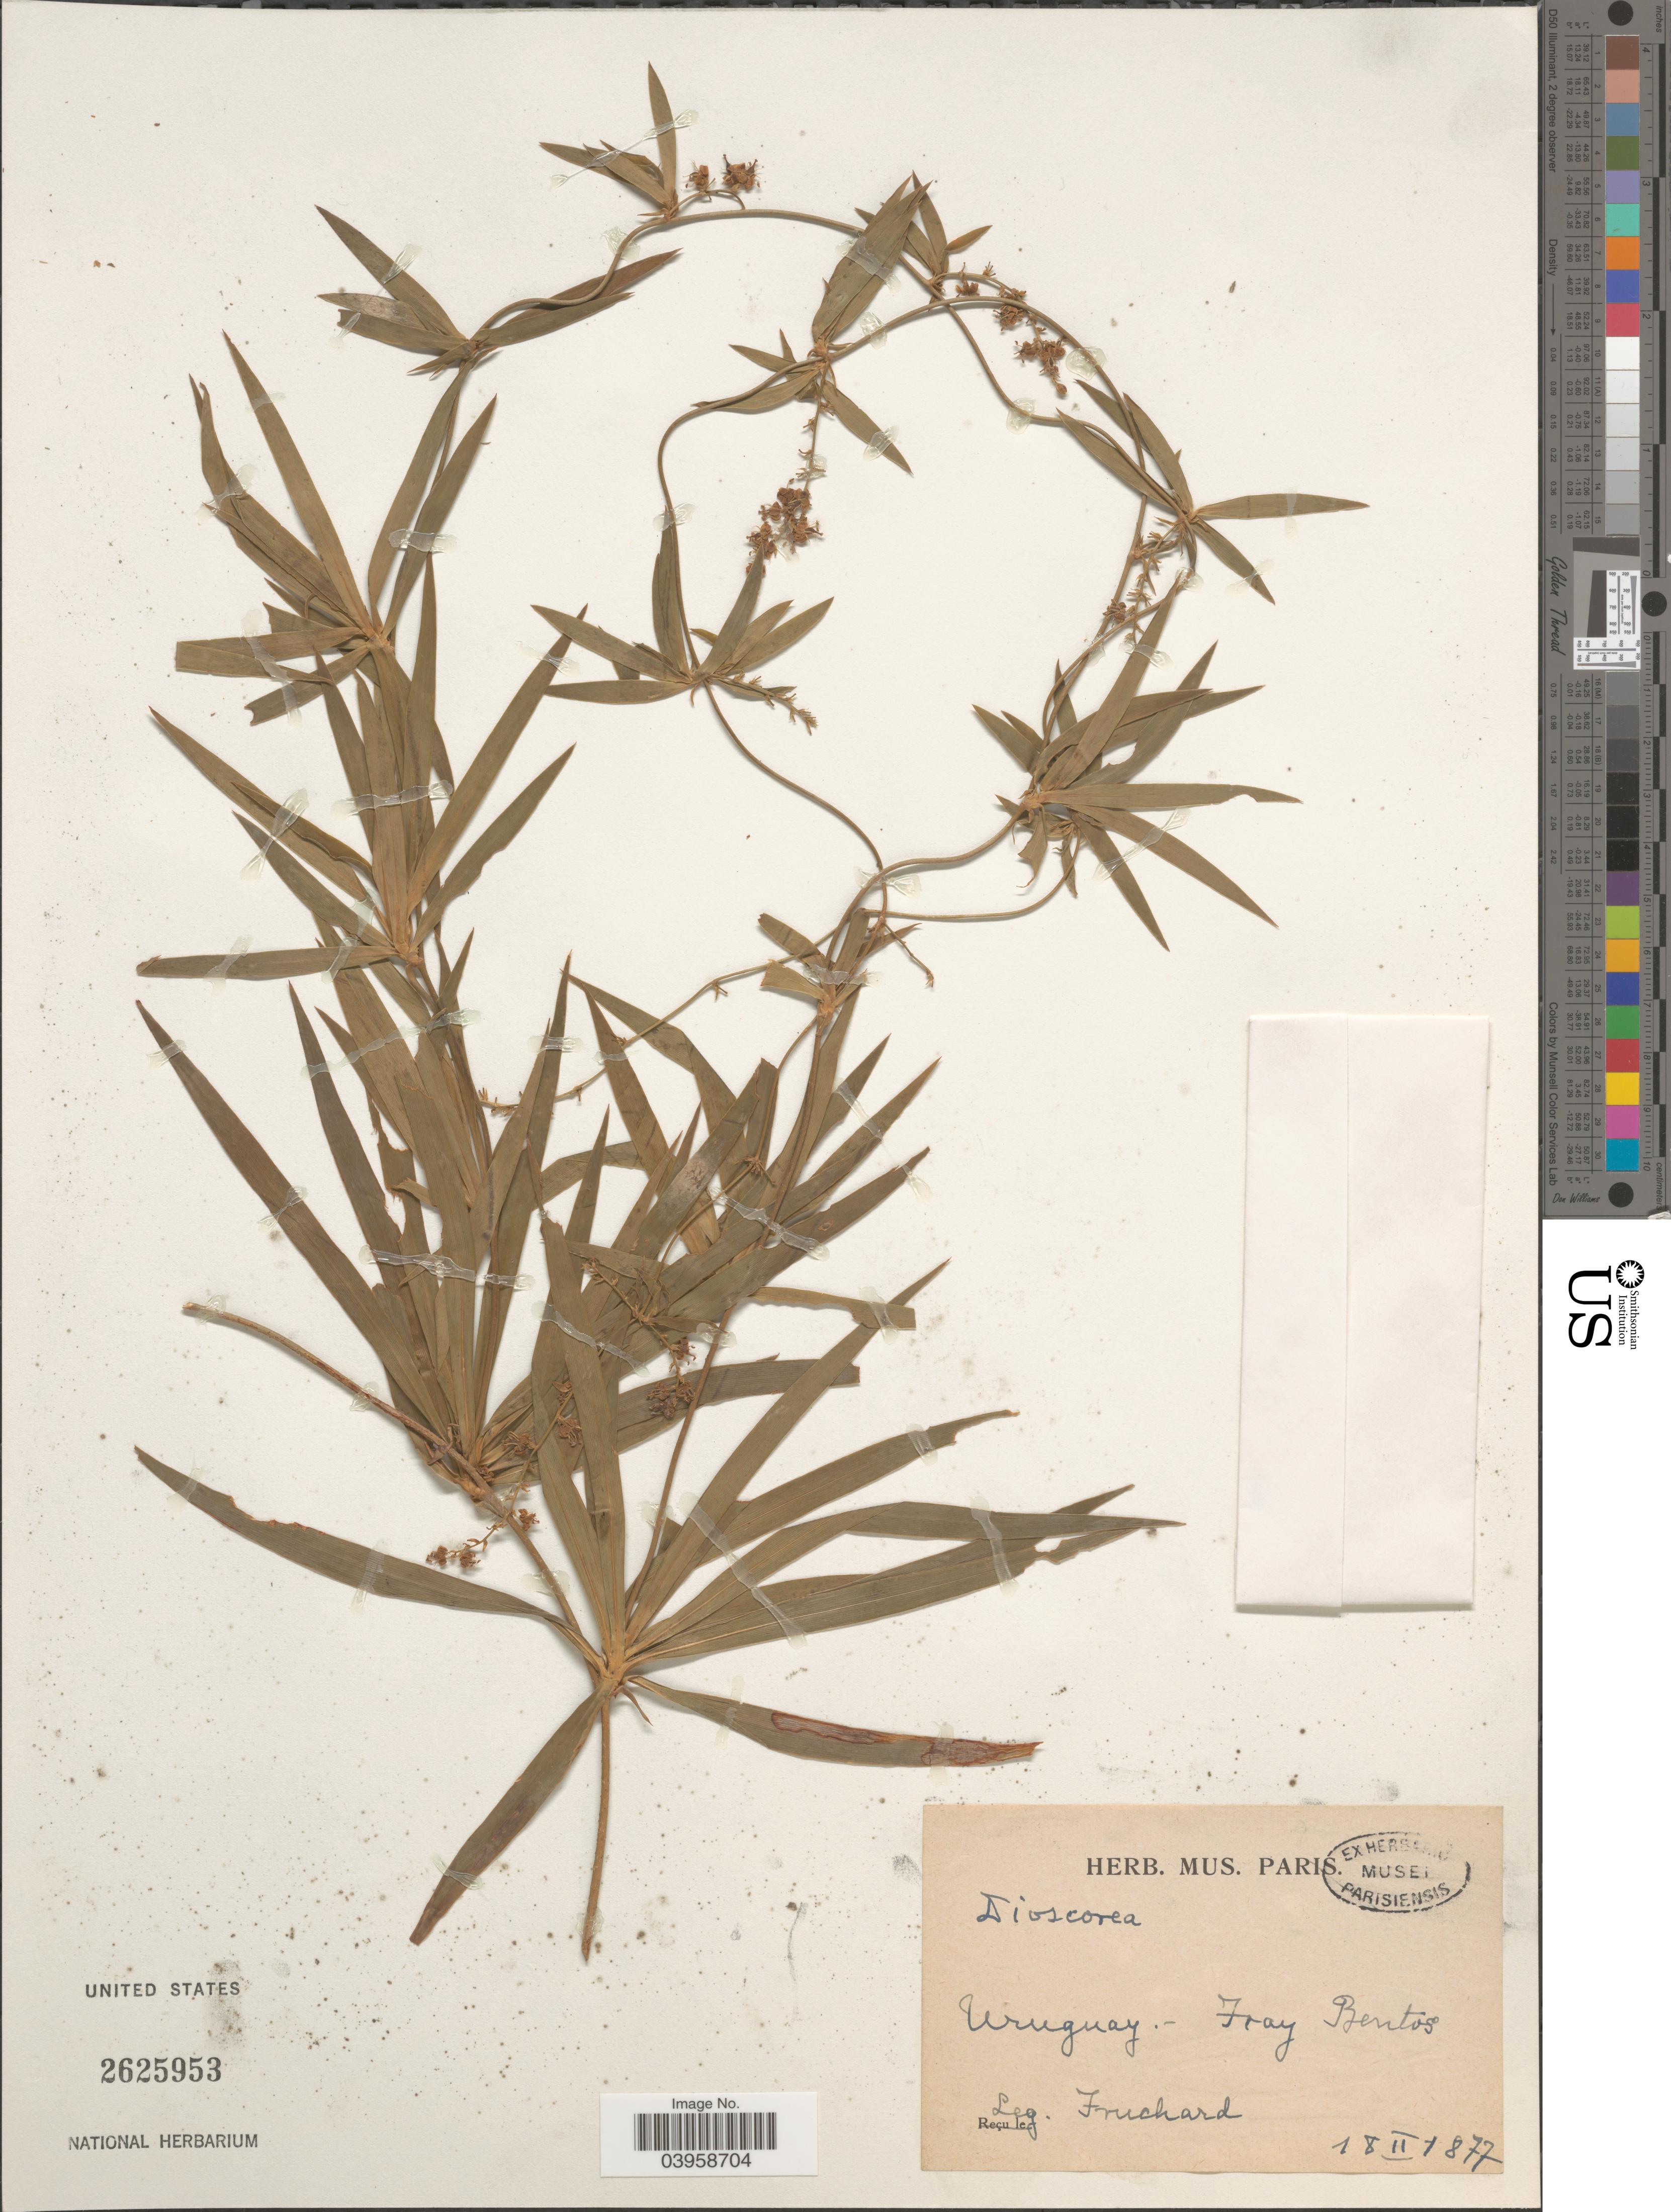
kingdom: Plantae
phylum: Tracheophyta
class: Liliopsida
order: Asparagales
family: Asparagaceae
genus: Herreria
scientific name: Herreria montevidensis var. montevidensis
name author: Klotzsch ex Griseb.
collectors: -. Fruchard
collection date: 1877-02-18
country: Uruguay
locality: Fray Bentos.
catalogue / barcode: US 2625953